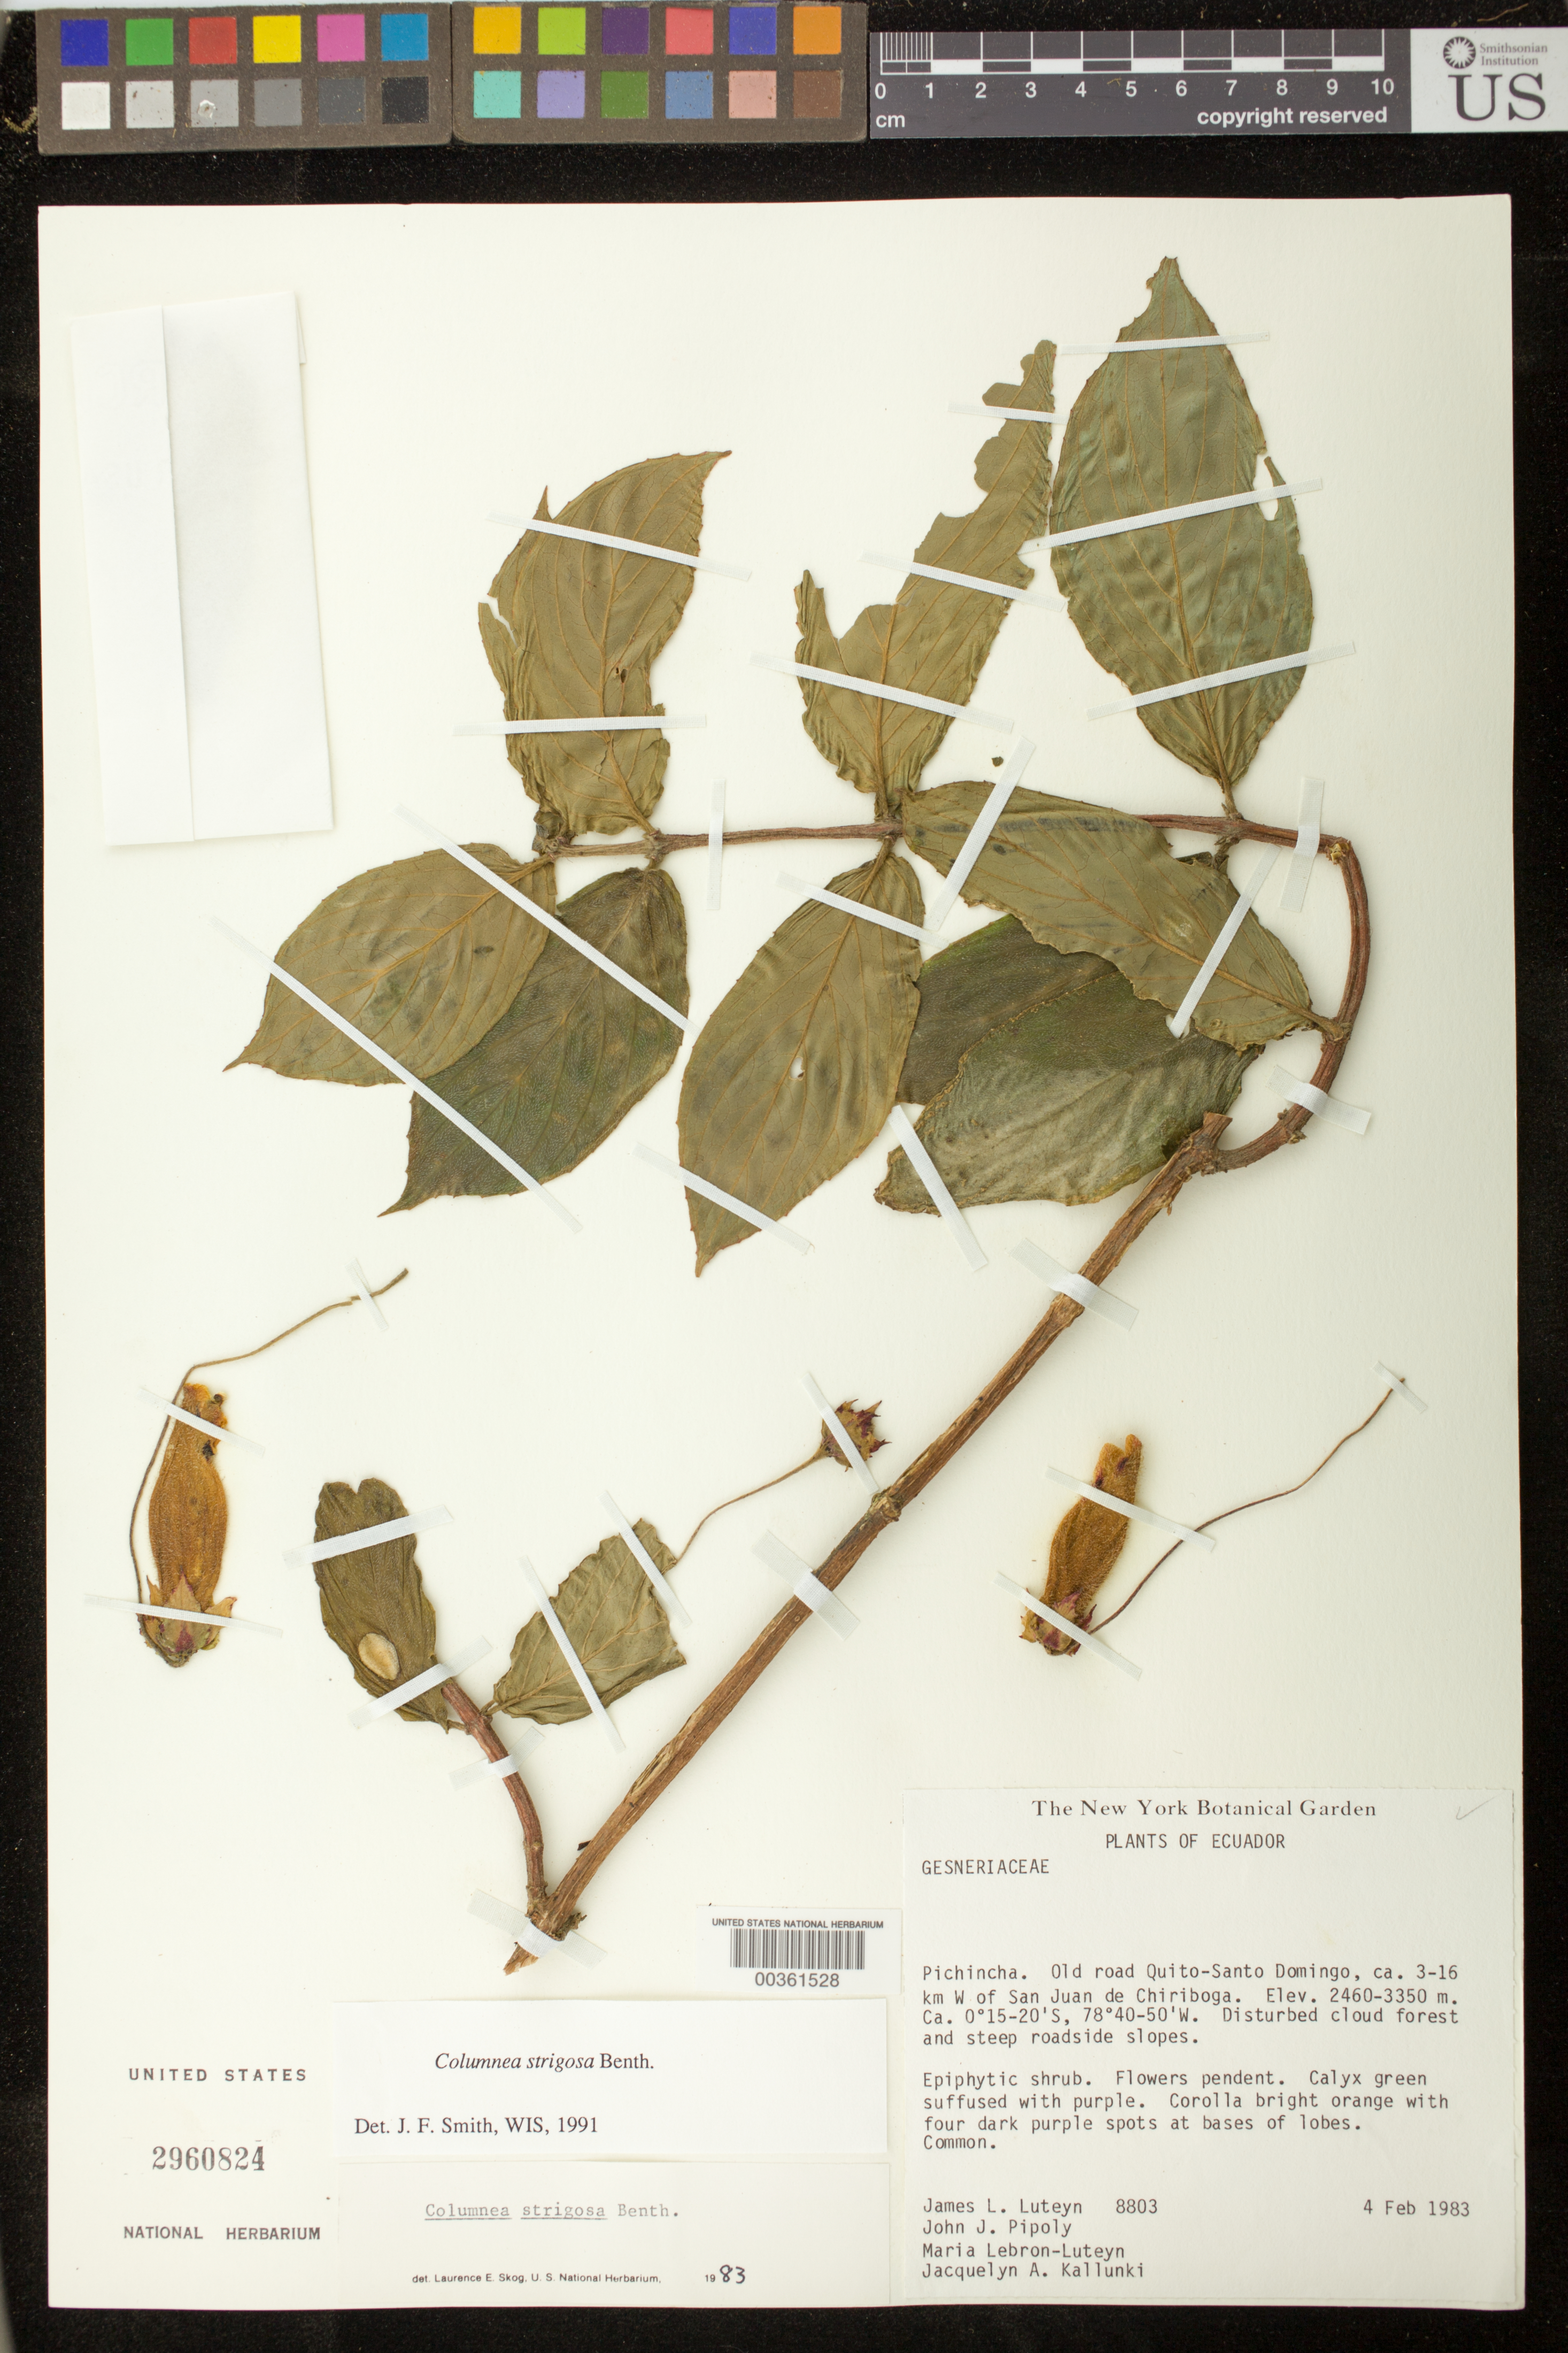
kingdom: Plantae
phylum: Tracheophyta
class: Magnoliopsida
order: Lamiales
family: Gesneriaceae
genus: Columnea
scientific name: Columnea strigosa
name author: Benth.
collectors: J. L. Luteyn, J. J. Pipoly, M. L. Lebrón-Luteyn & J. Kallunki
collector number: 8803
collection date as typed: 04 Feb 1983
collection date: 1983-02-04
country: Ecuador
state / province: Pichincha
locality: Old road Quito-Santo Domingo, ca. 3-16 km W of San Juan de Chiriboga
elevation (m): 2460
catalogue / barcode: US 2960824